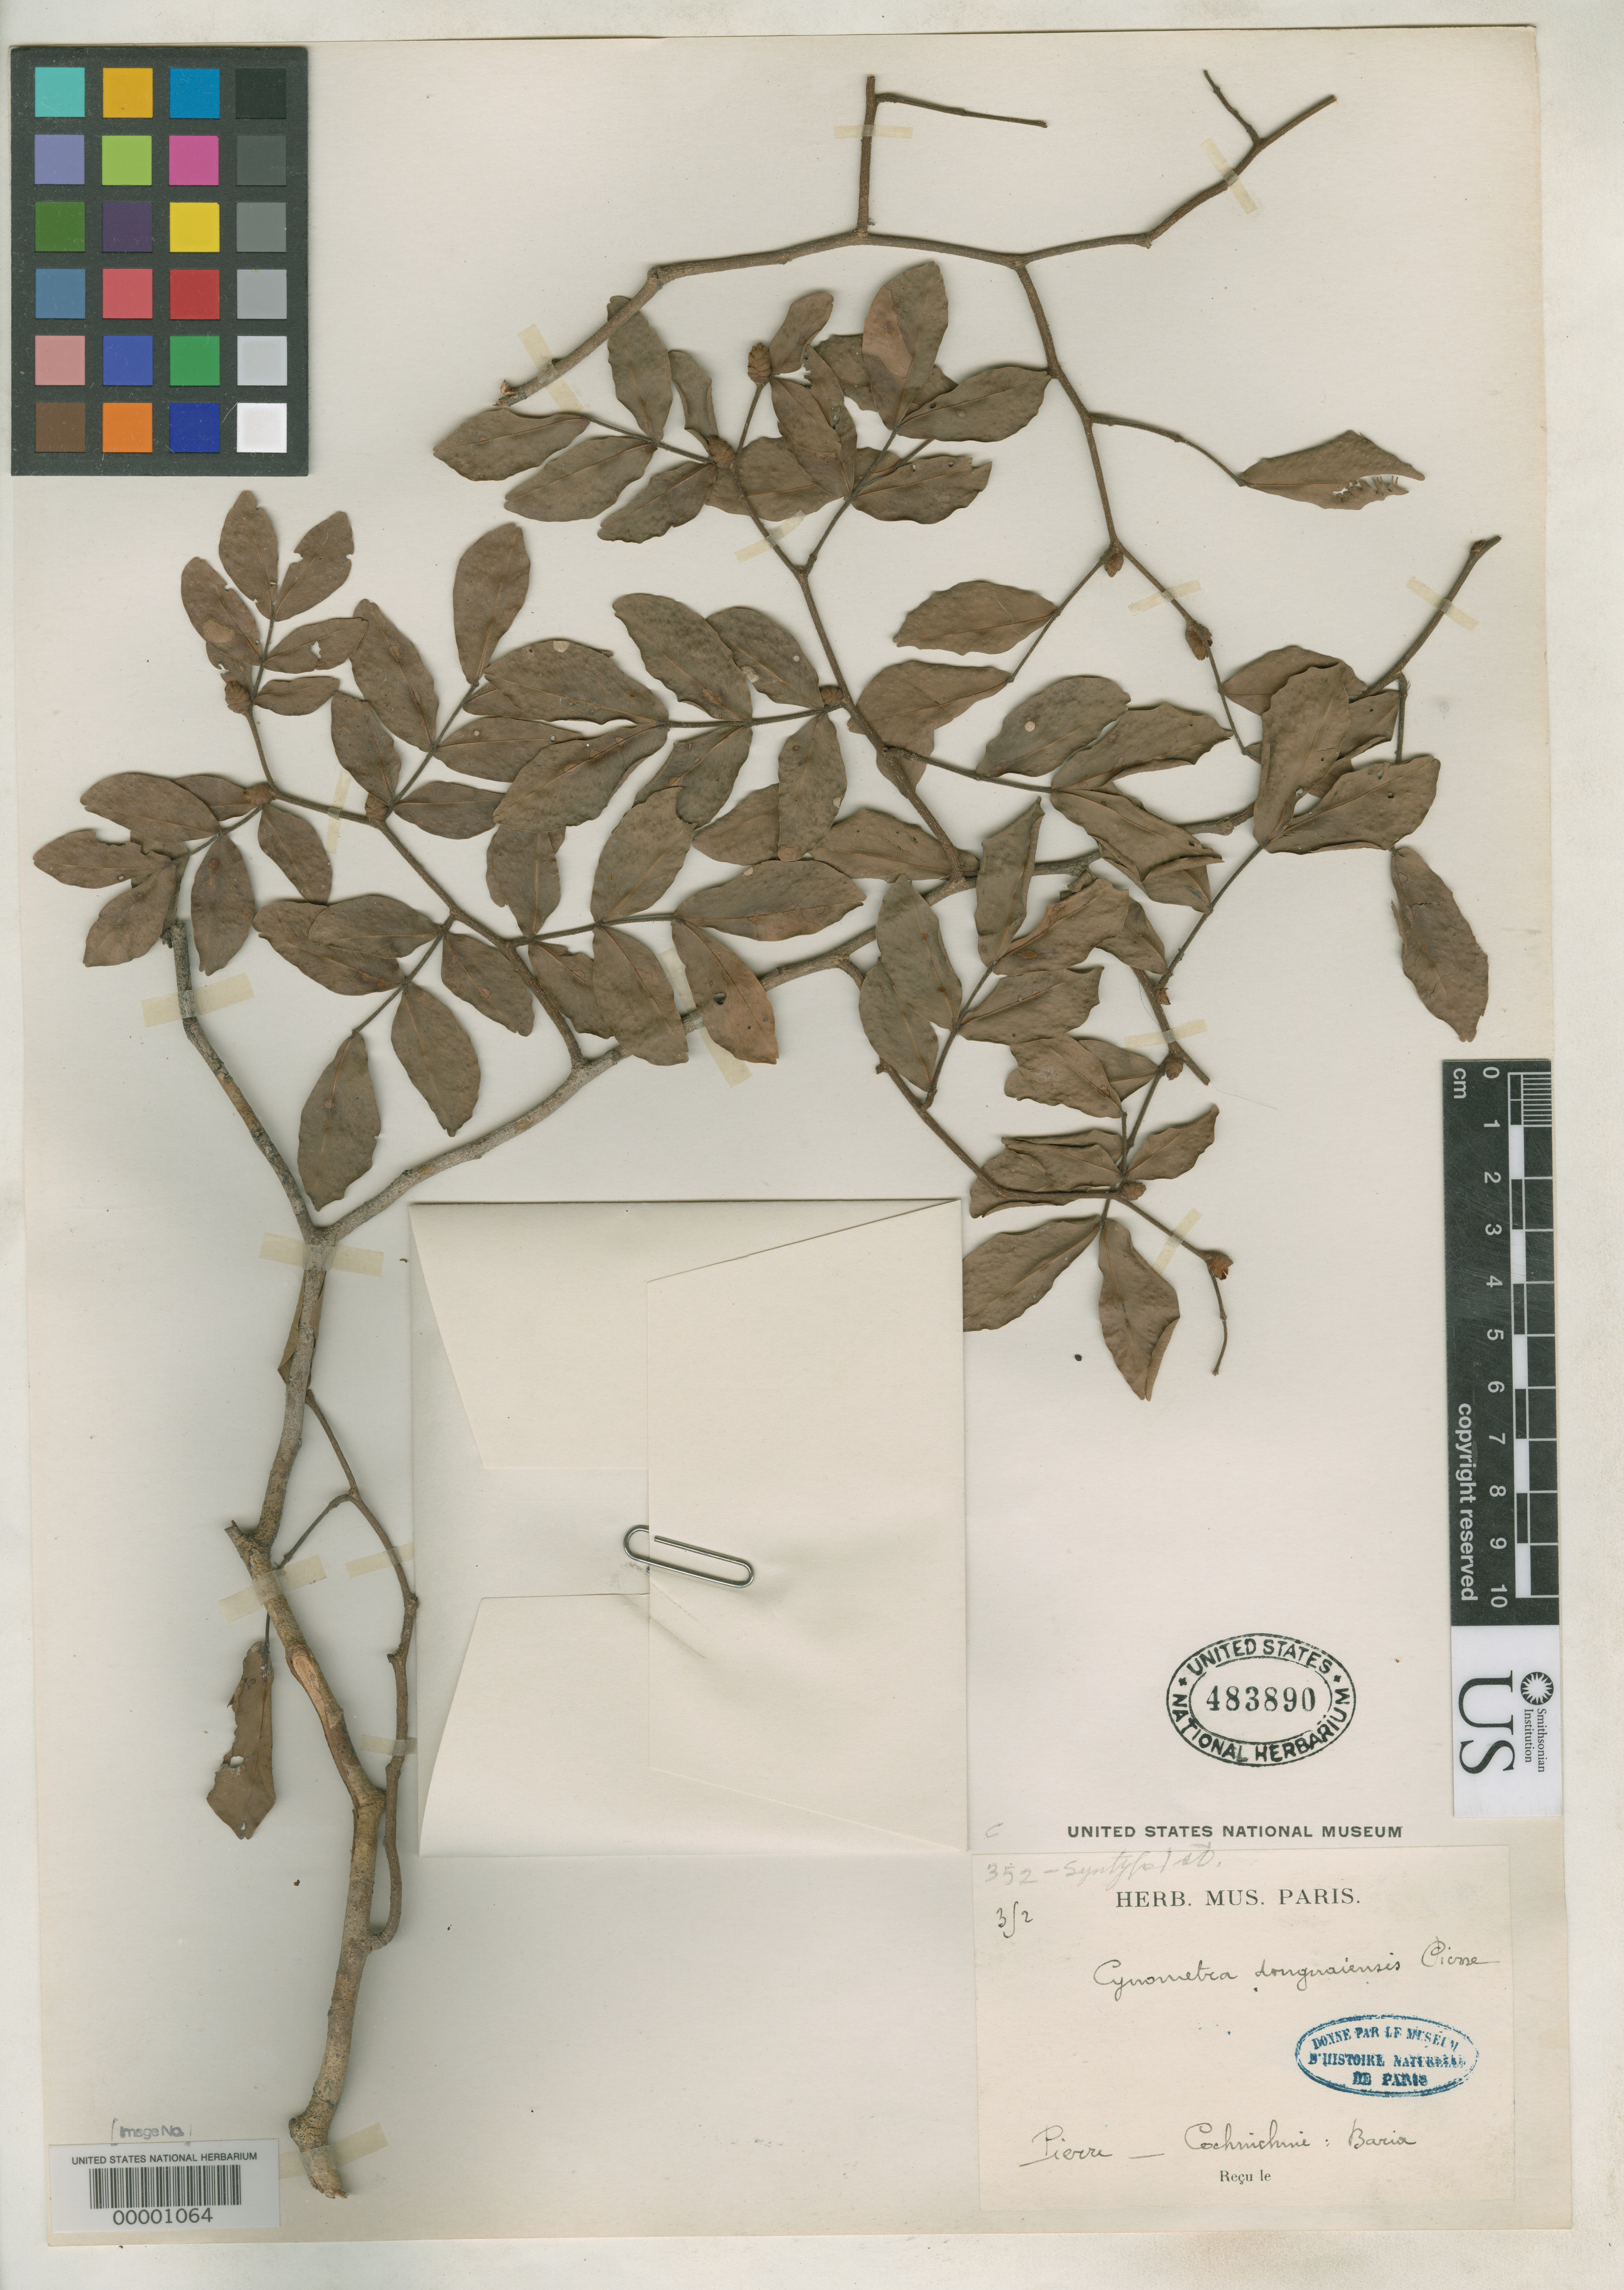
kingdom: Plantae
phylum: Tracheophyta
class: Magnoliopsida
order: Fabales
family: Fabaceae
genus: Cynometra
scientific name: Cynometra dongnaiensis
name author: Pierre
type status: Type Collection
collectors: J. Pierre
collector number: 352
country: Vietnam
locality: Cochinchina, Baria.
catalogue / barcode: US 483890